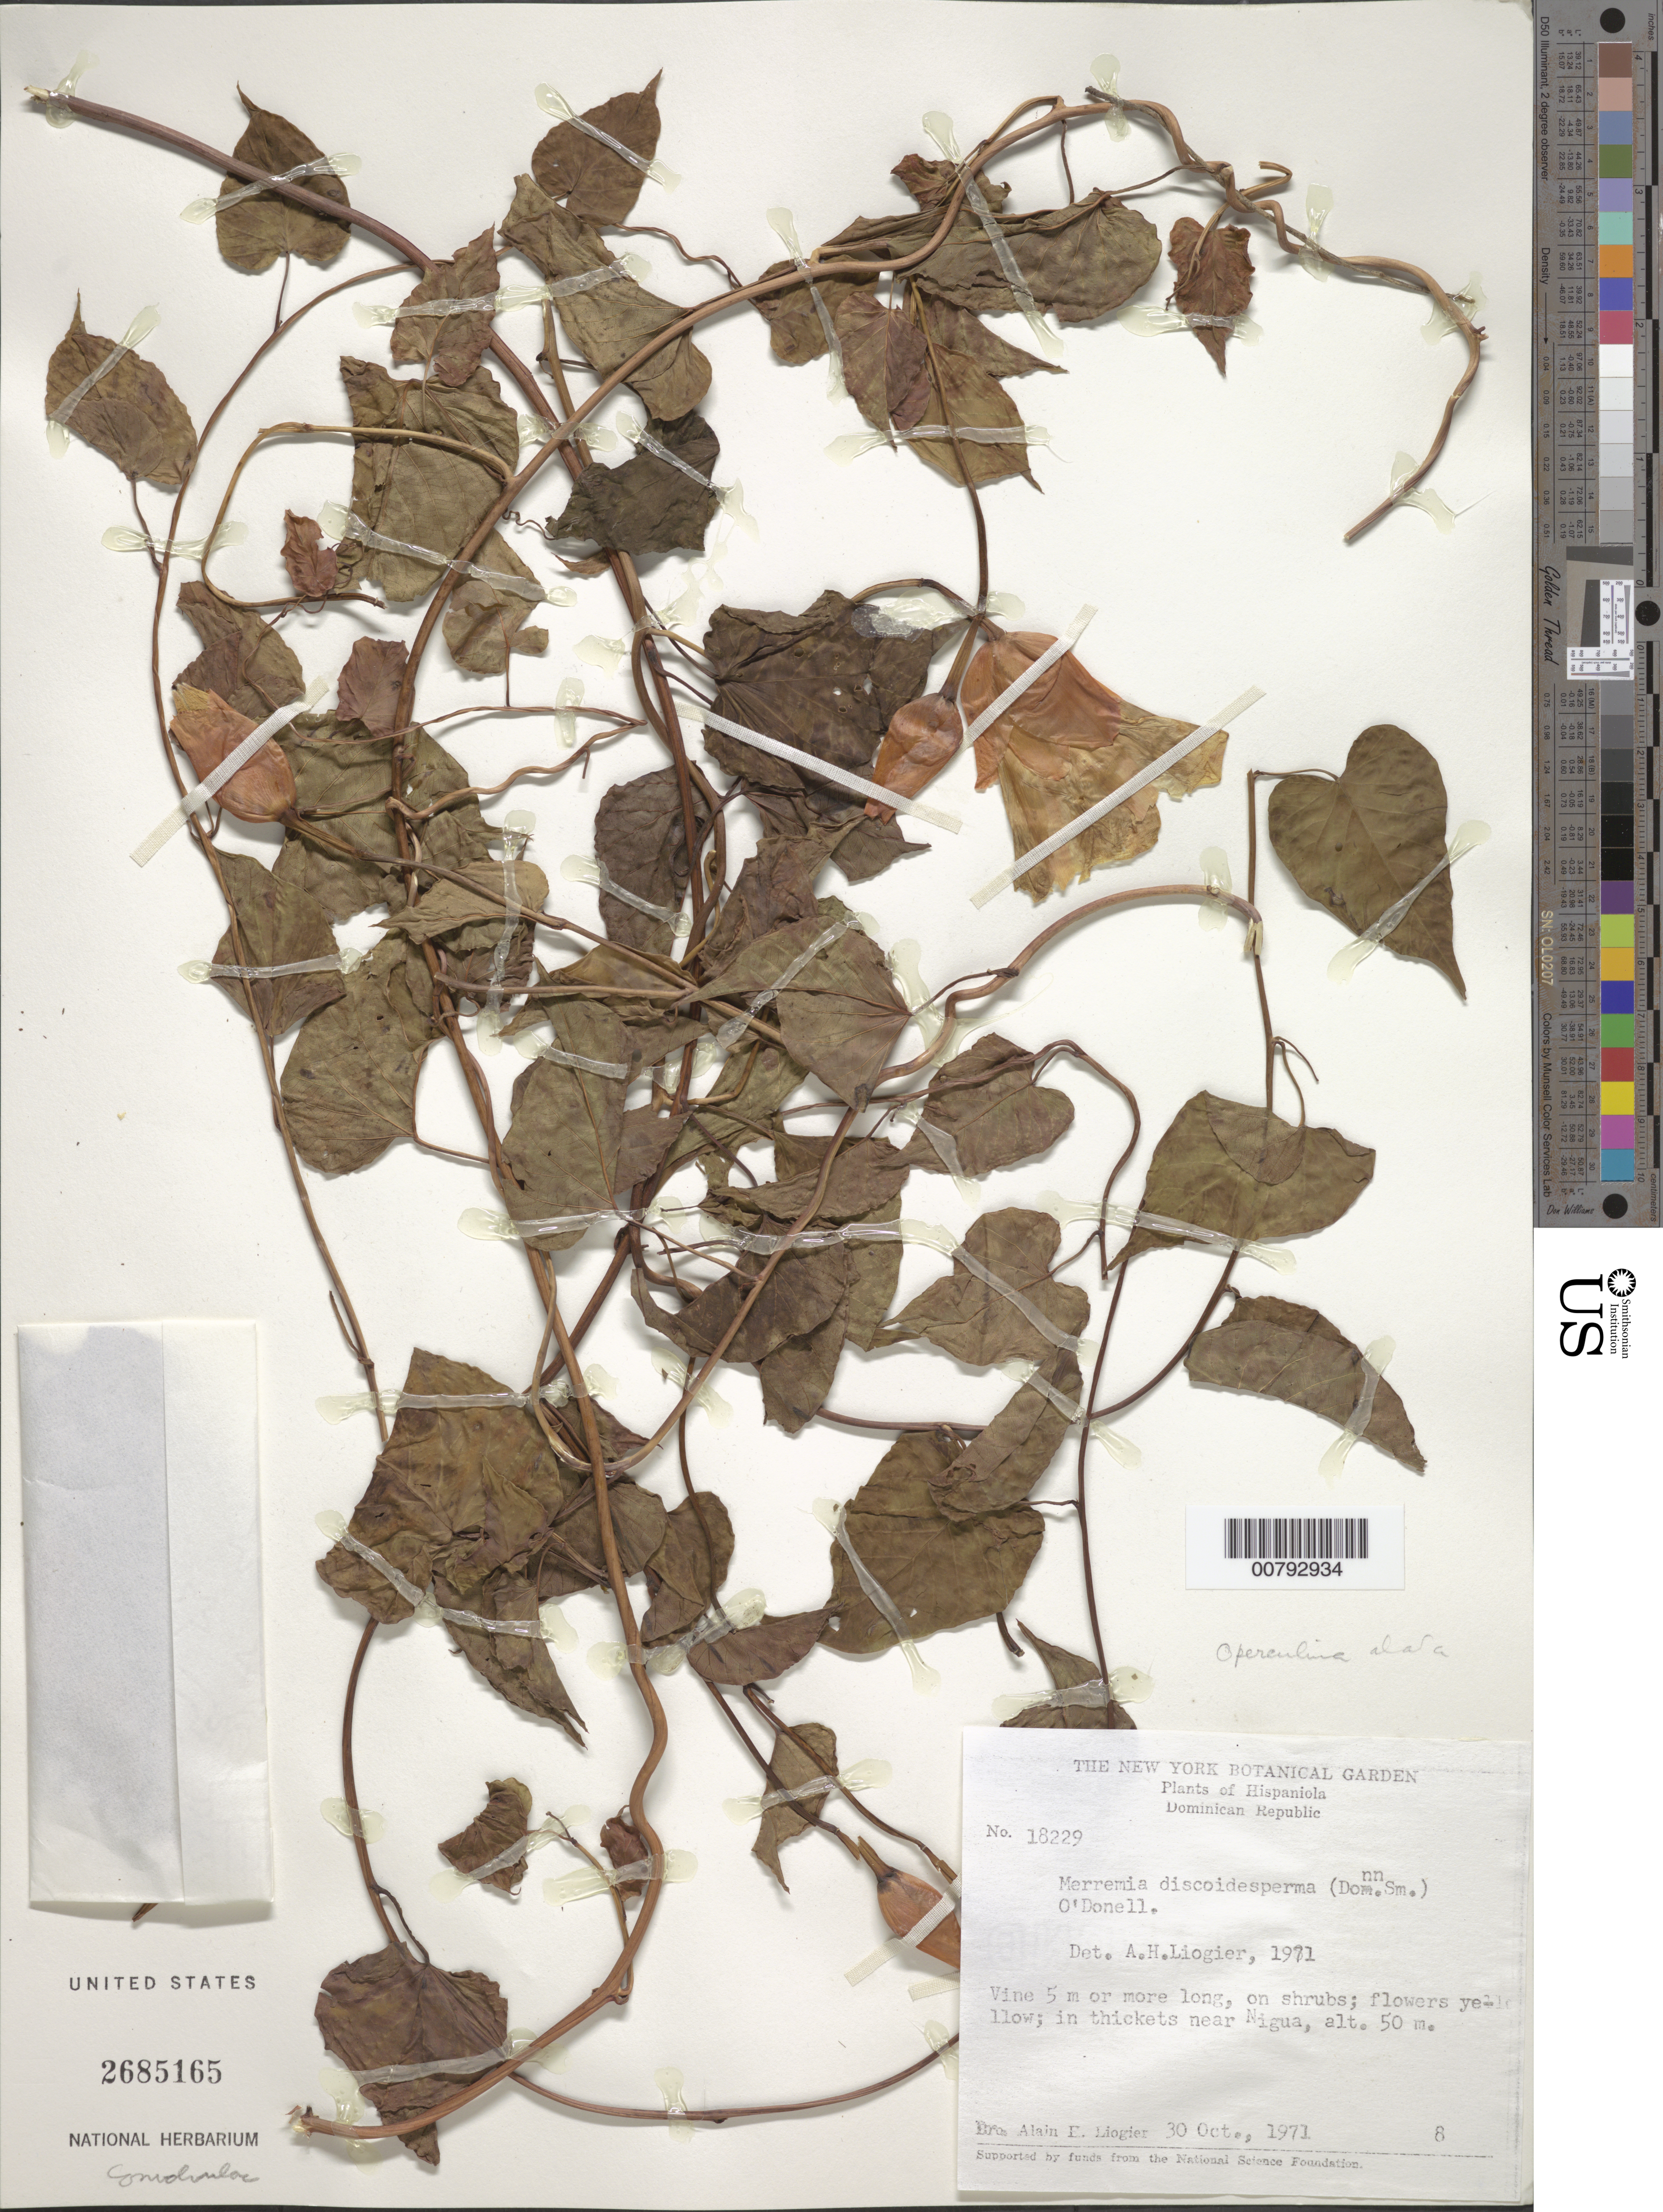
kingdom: Plantae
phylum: Tracheophyta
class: Magnoliopsida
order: Solanales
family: Convolvulaceae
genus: Operculina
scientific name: Operculina hamiltonii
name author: (G. Don) D.F. Austin & Staples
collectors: A. H. Liogier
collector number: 18229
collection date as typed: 30 Oct 1971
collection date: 1971-10-30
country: Dominican Republic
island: Hispaniola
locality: Near Nigua.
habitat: In thickets.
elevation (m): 50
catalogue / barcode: US 2685165